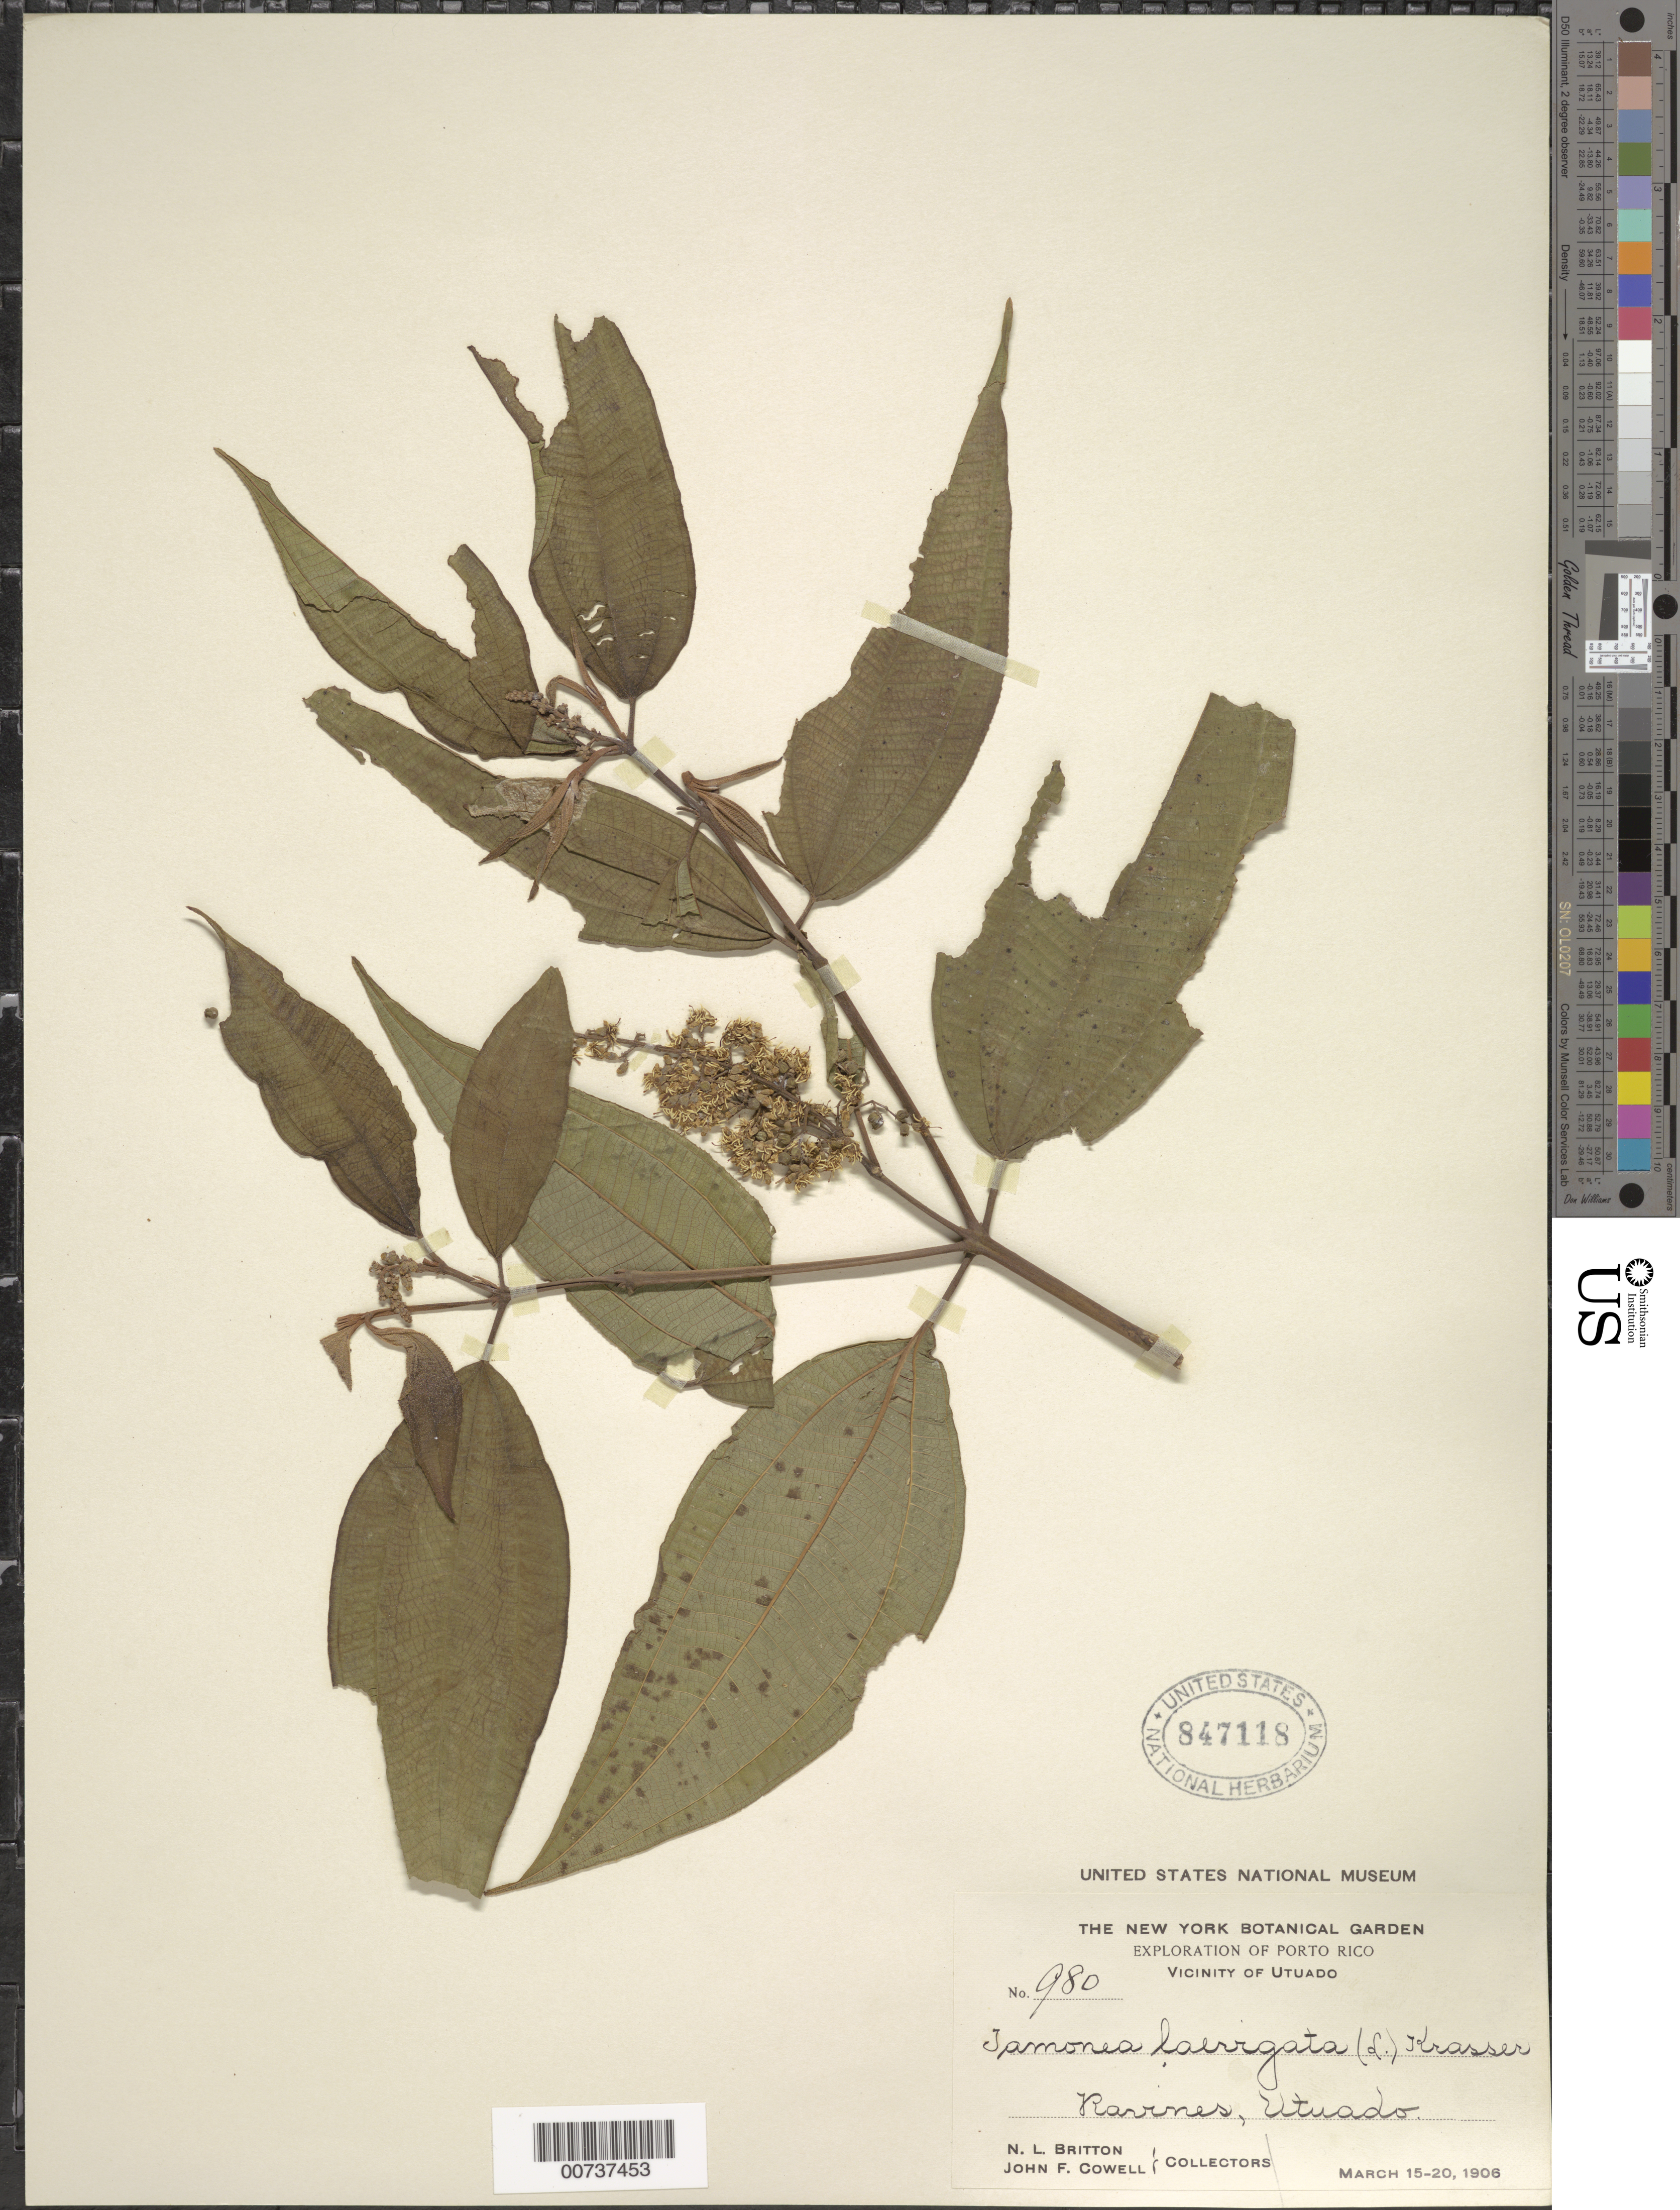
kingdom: Plantae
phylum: Tracheophyta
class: Magnoliopsida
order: Myrtales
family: Melastomataceae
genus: Miconia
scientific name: Miconia laevigata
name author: (L.) D. Don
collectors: N. Britton & J. F. Cowell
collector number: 980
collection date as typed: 15 Mar 1906 to 20 Mar 1906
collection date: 1906-03-15/1906-03-20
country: Puerto Rico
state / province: Utuado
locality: Utuado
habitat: Ravines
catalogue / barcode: US 847118